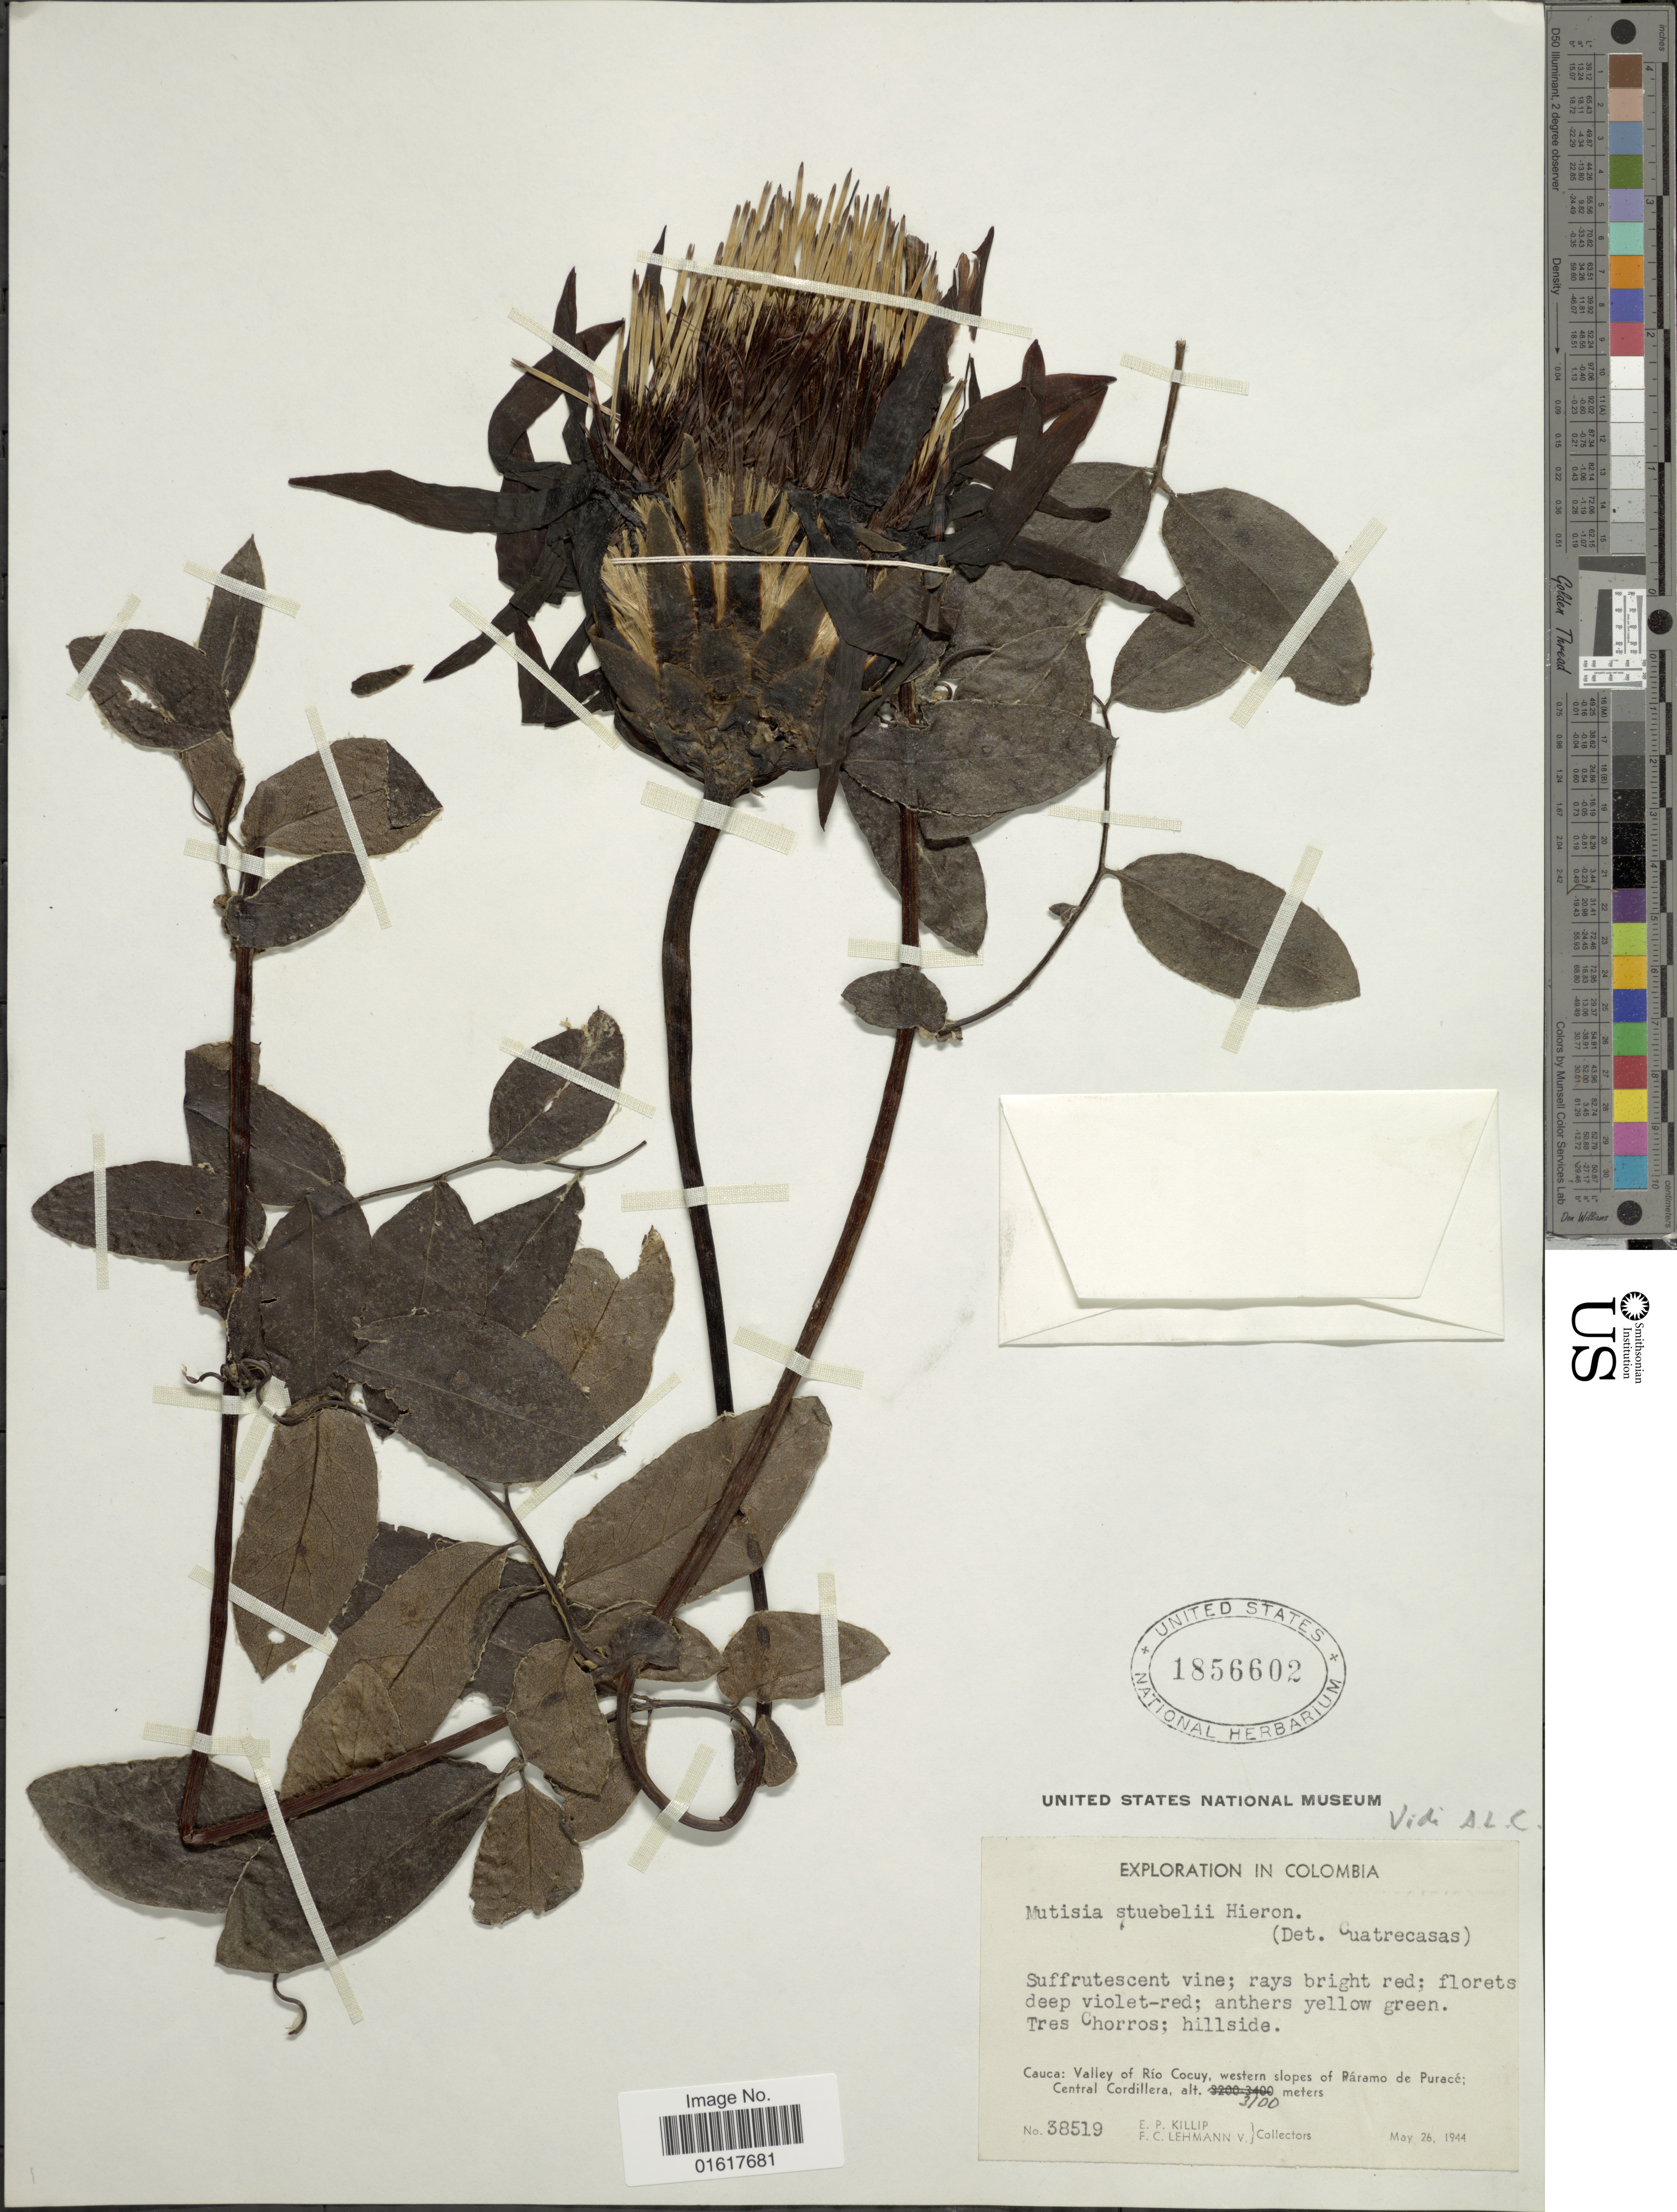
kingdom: Plantae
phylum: Tracheophyta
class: Magnoliopsida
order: Asterales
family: Asteraceae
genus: Mutisia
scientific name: Mutisia stuebelii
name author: Hieron.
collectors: E. P. Killip & F. Lehmann v.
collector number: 38519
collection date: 1944-05-26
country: Colombia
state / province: Cauca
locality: Valley of Río Cucuy, western slopes of Páramo de Puracé; Central Cordillera. Tres Chorros; hillside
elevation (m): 3100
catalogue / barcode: US 1856602